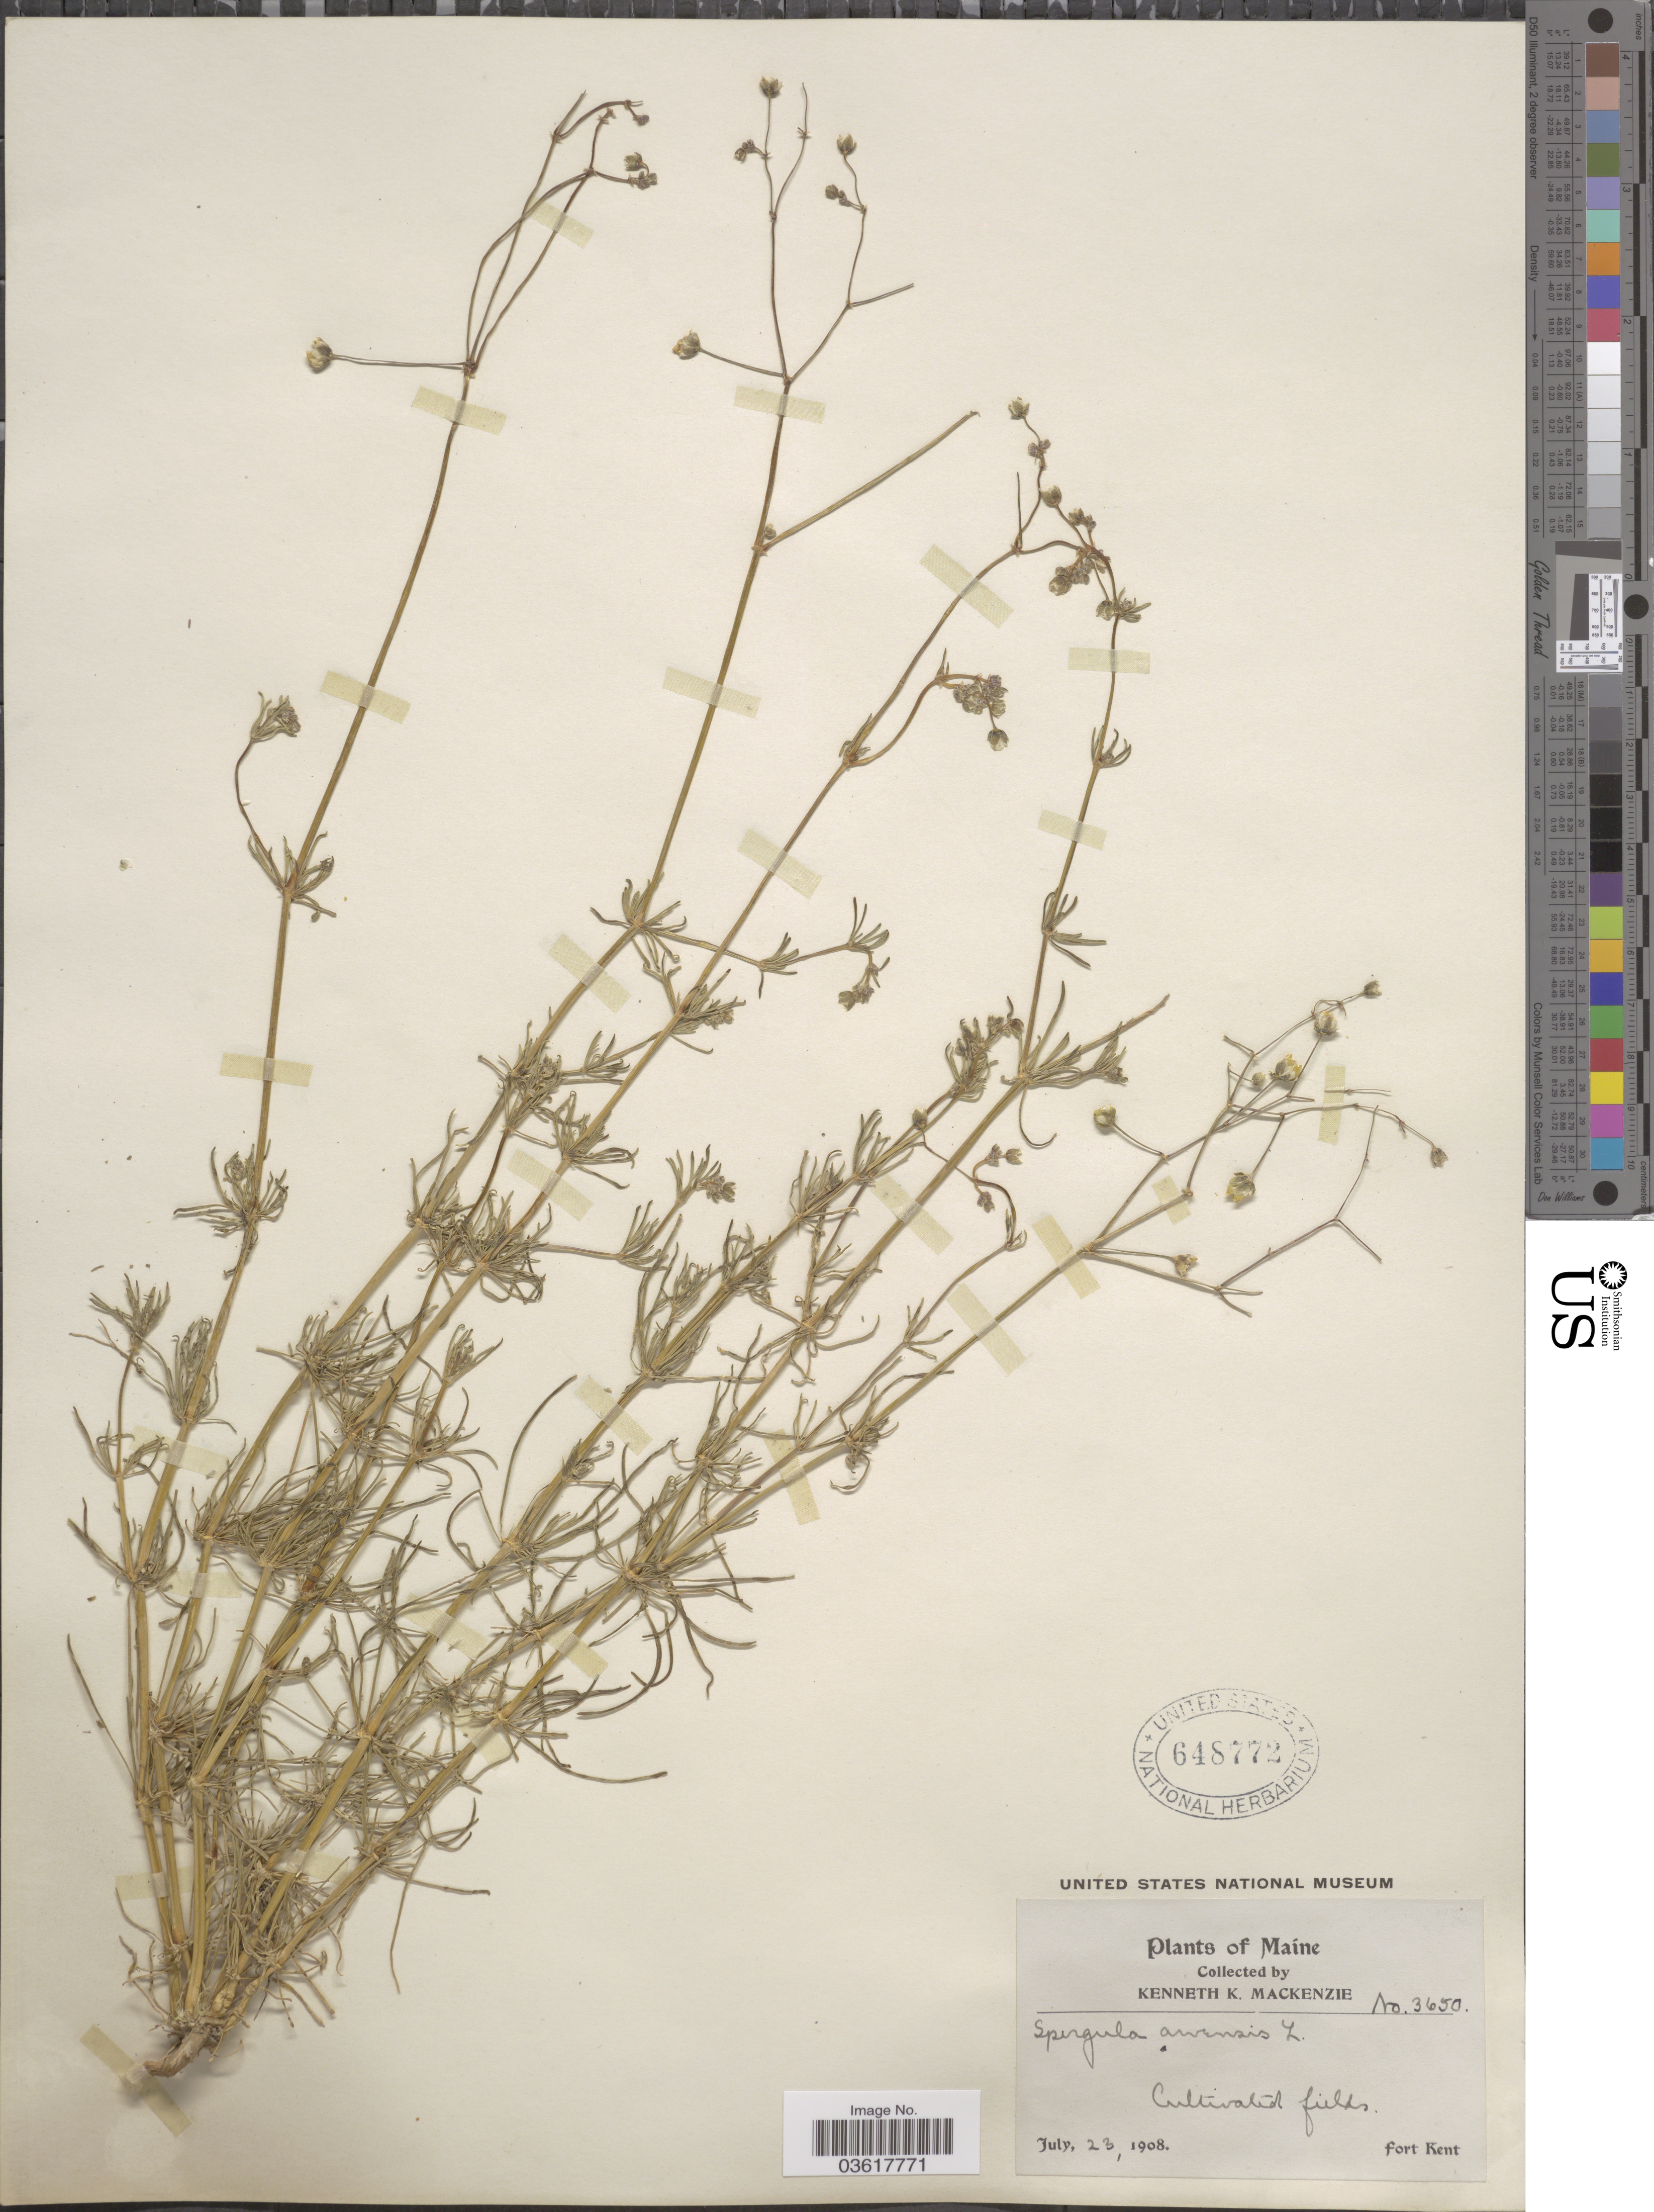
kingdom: Plantae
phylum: Tracheophyta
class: Magnoliopsida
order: Caryophyllales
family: Caryophyllaceae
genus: Spergula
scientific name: Spergula arvensis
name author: L.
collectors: K. K. Mackenzie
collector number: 3650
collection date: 1908-07-23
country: United States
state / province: Maine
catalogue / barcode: US 648772